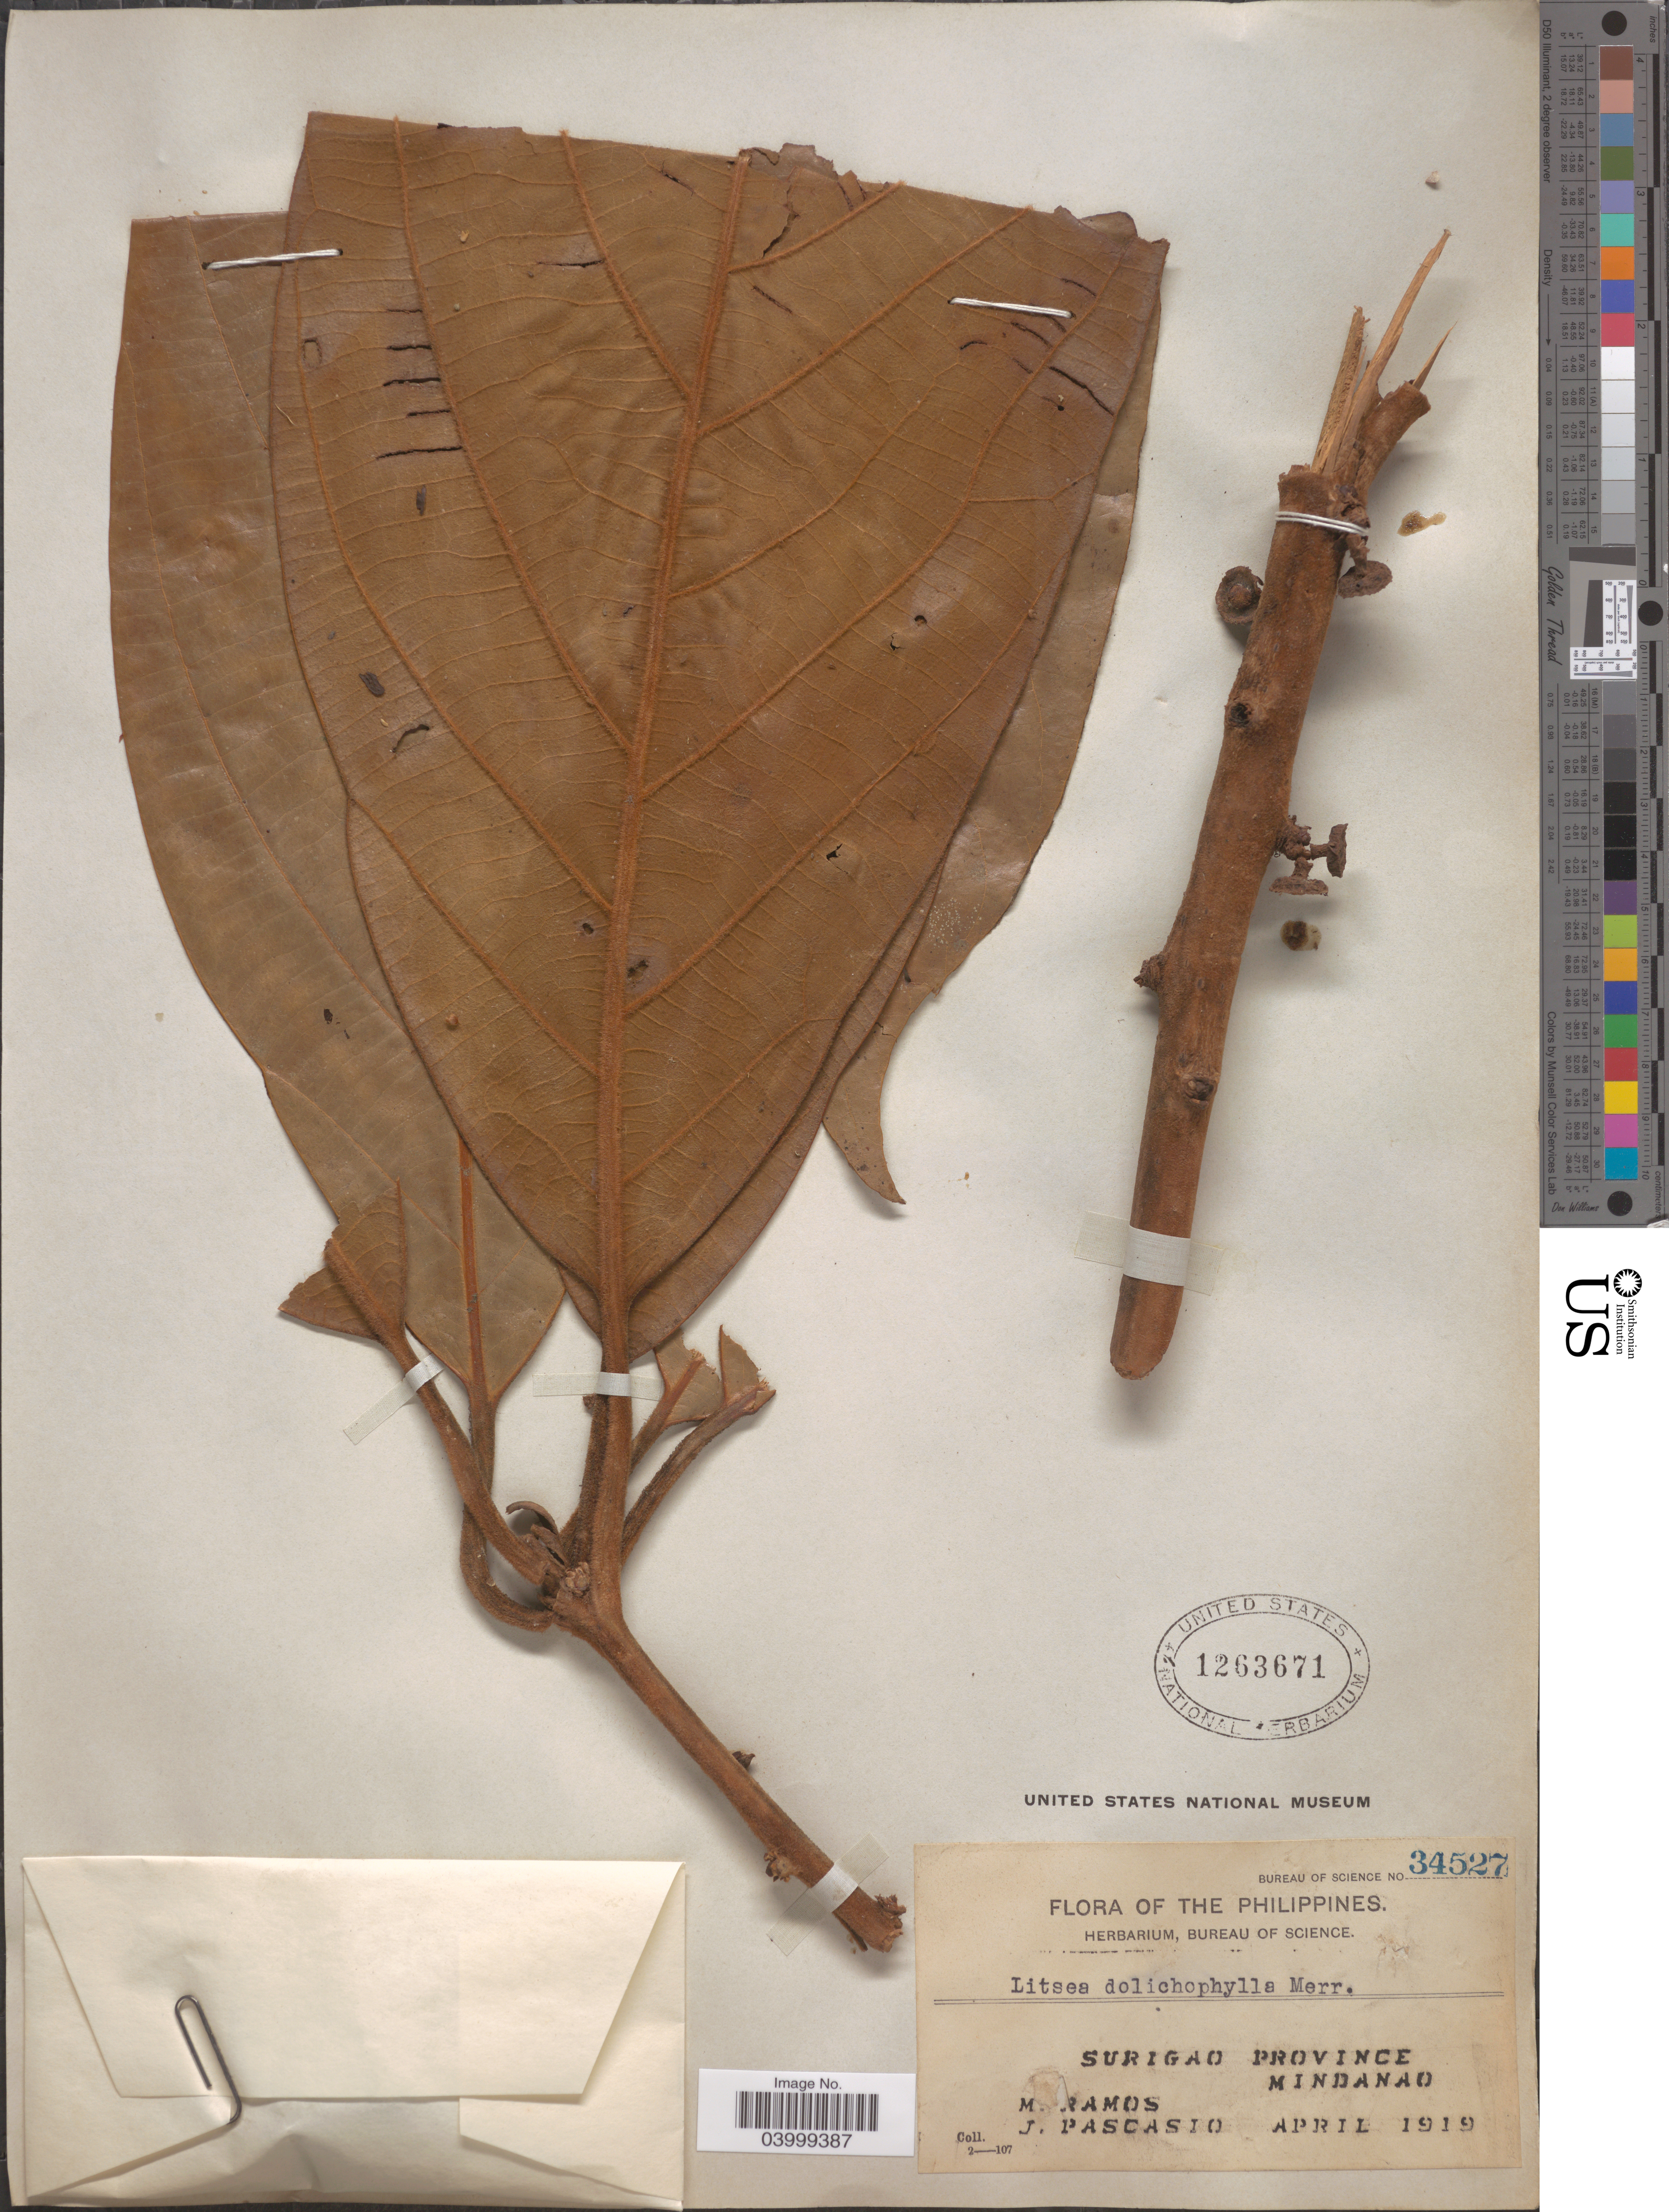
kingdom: Plantae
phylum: Tracheophyta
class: Magnoliopsida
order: Laurales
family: Lauraceae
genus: Actinodaphne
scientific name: Actinodaphne dolichophylla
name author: (Merr.) Merr.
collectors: M. Ramos & J. Pascasio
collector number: Bureau of Science 34527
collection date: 1919-04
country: Philippines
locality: Surigao Province, Mindanao.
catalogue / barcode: US 1263671